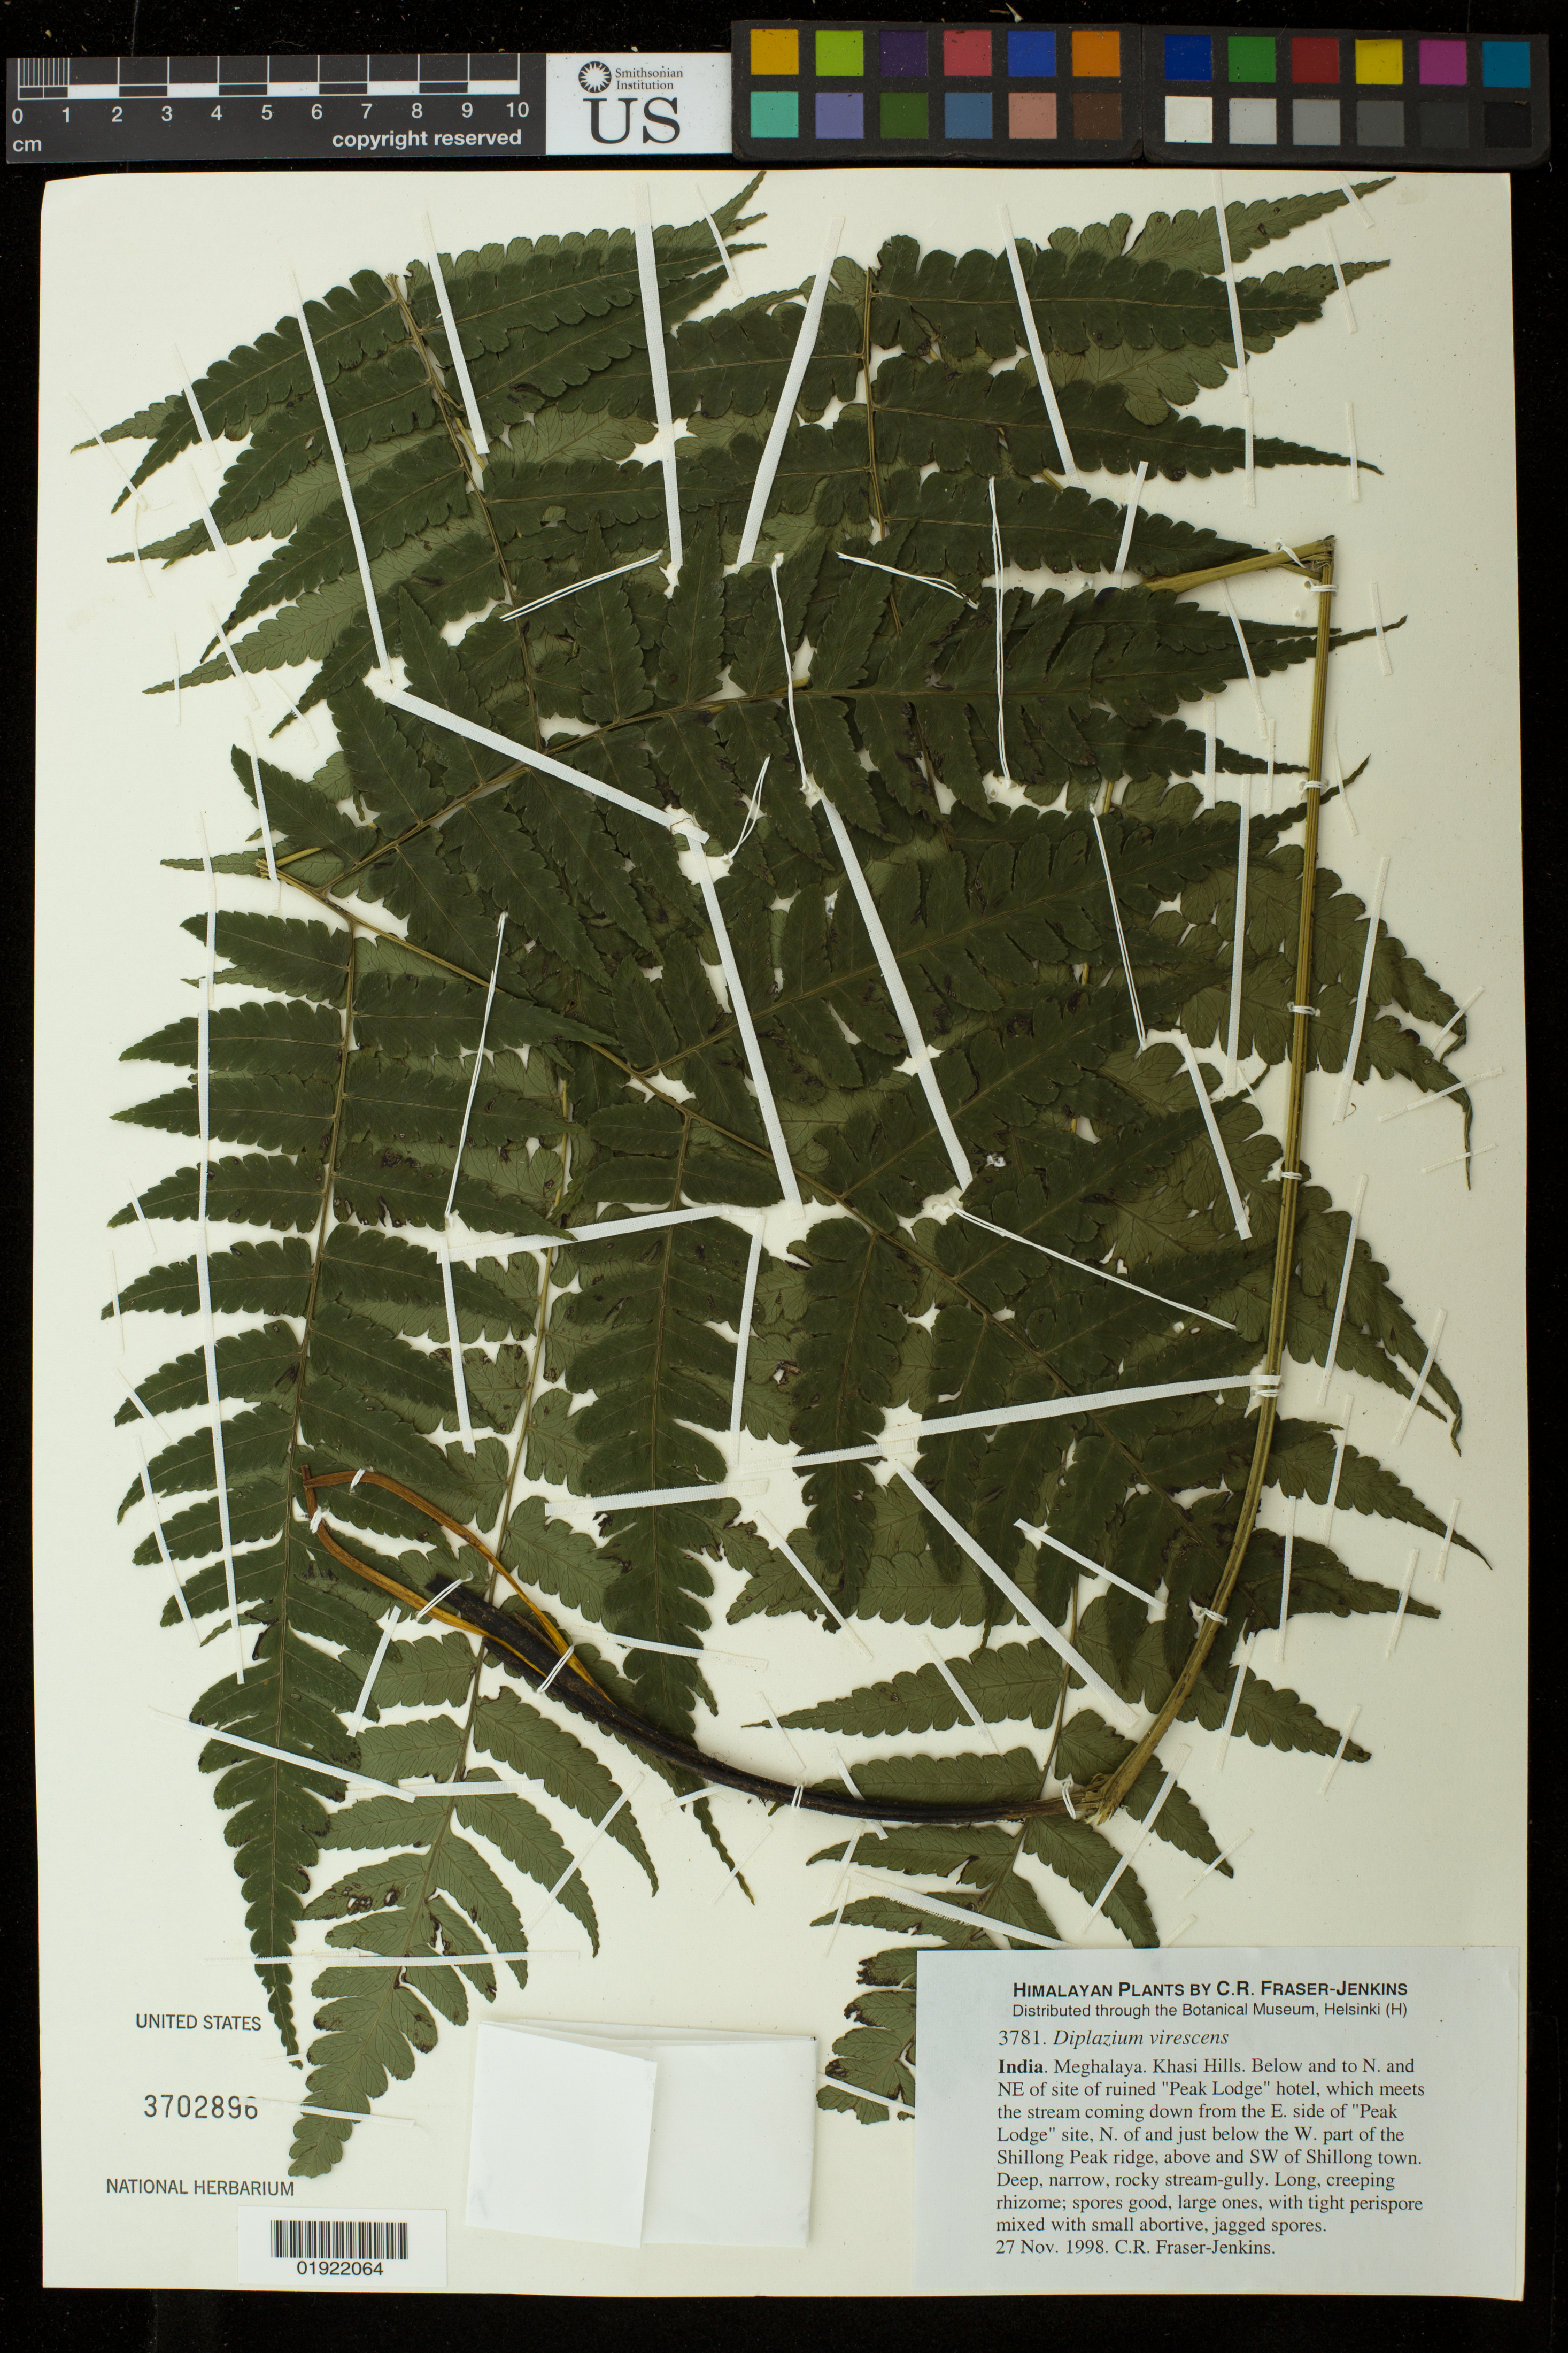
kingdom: Plantae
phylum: Tracheophyta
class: Polypodiopsida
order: Polypodiales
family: Athyriaceae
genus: Diplazium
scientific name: Diplazium virescens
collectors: C. R. Fraser-Jenkins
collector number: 3781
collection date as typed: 27 Nov. 1998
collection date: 1998-11-27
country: India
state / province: Meghalaya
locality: Khasi Hills. Below and to N. and NE of site of ruined "Peak Lodge" hotel, which meets the stream coming down from the E. side of "Peak Lodge" site, N. of and just below the W. part of the Shillong Peak ridge, above and SW of Shillong town.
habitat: deep, narrow, rocky stream-gully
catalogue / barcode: US 3702896